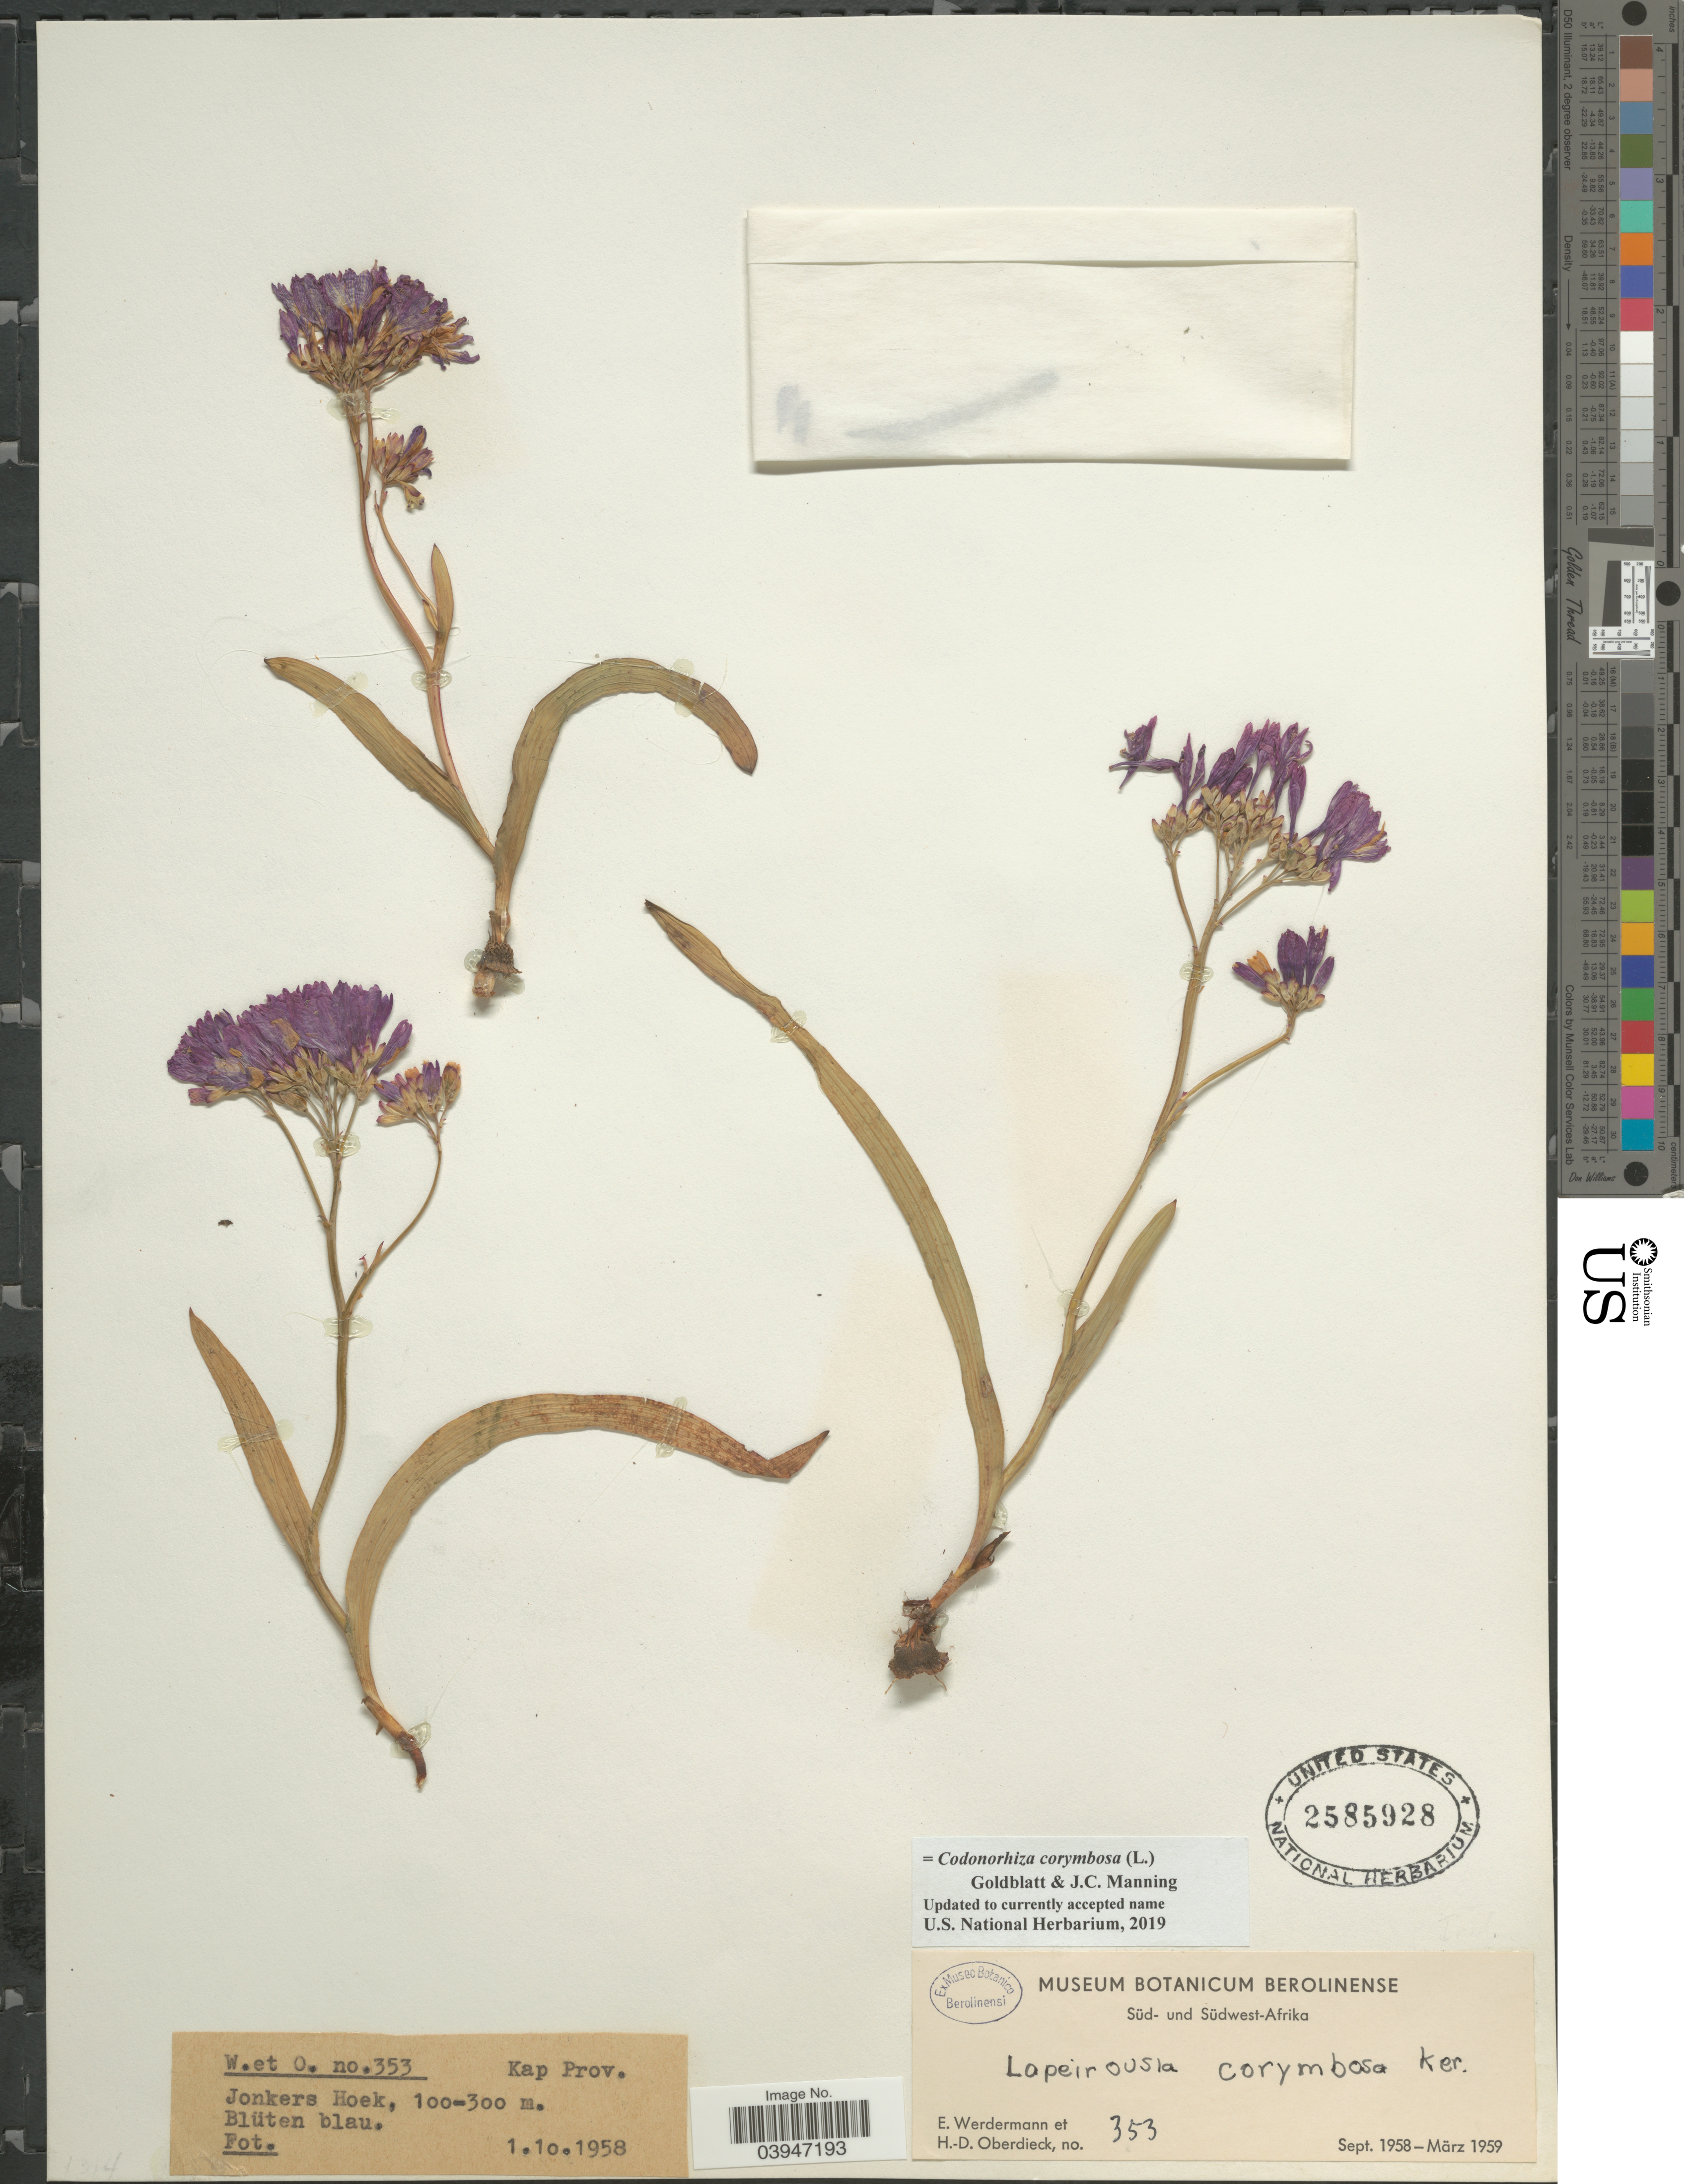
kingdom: Plantae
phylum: Tracheophyta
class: Liliopsida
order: Asparagales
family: Iridaceae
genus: Codonorhiza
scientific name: Codonorhiza corymbosa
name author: (L.) Goldblatt & J.C. Manning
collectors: E. Werdermann & H. Oberdieck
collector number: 353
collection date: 1958-10-01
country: South Africa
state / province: Western Cape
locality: Kap Prov. Jonkers Hoek.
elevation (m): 100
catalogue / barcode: US 2585928